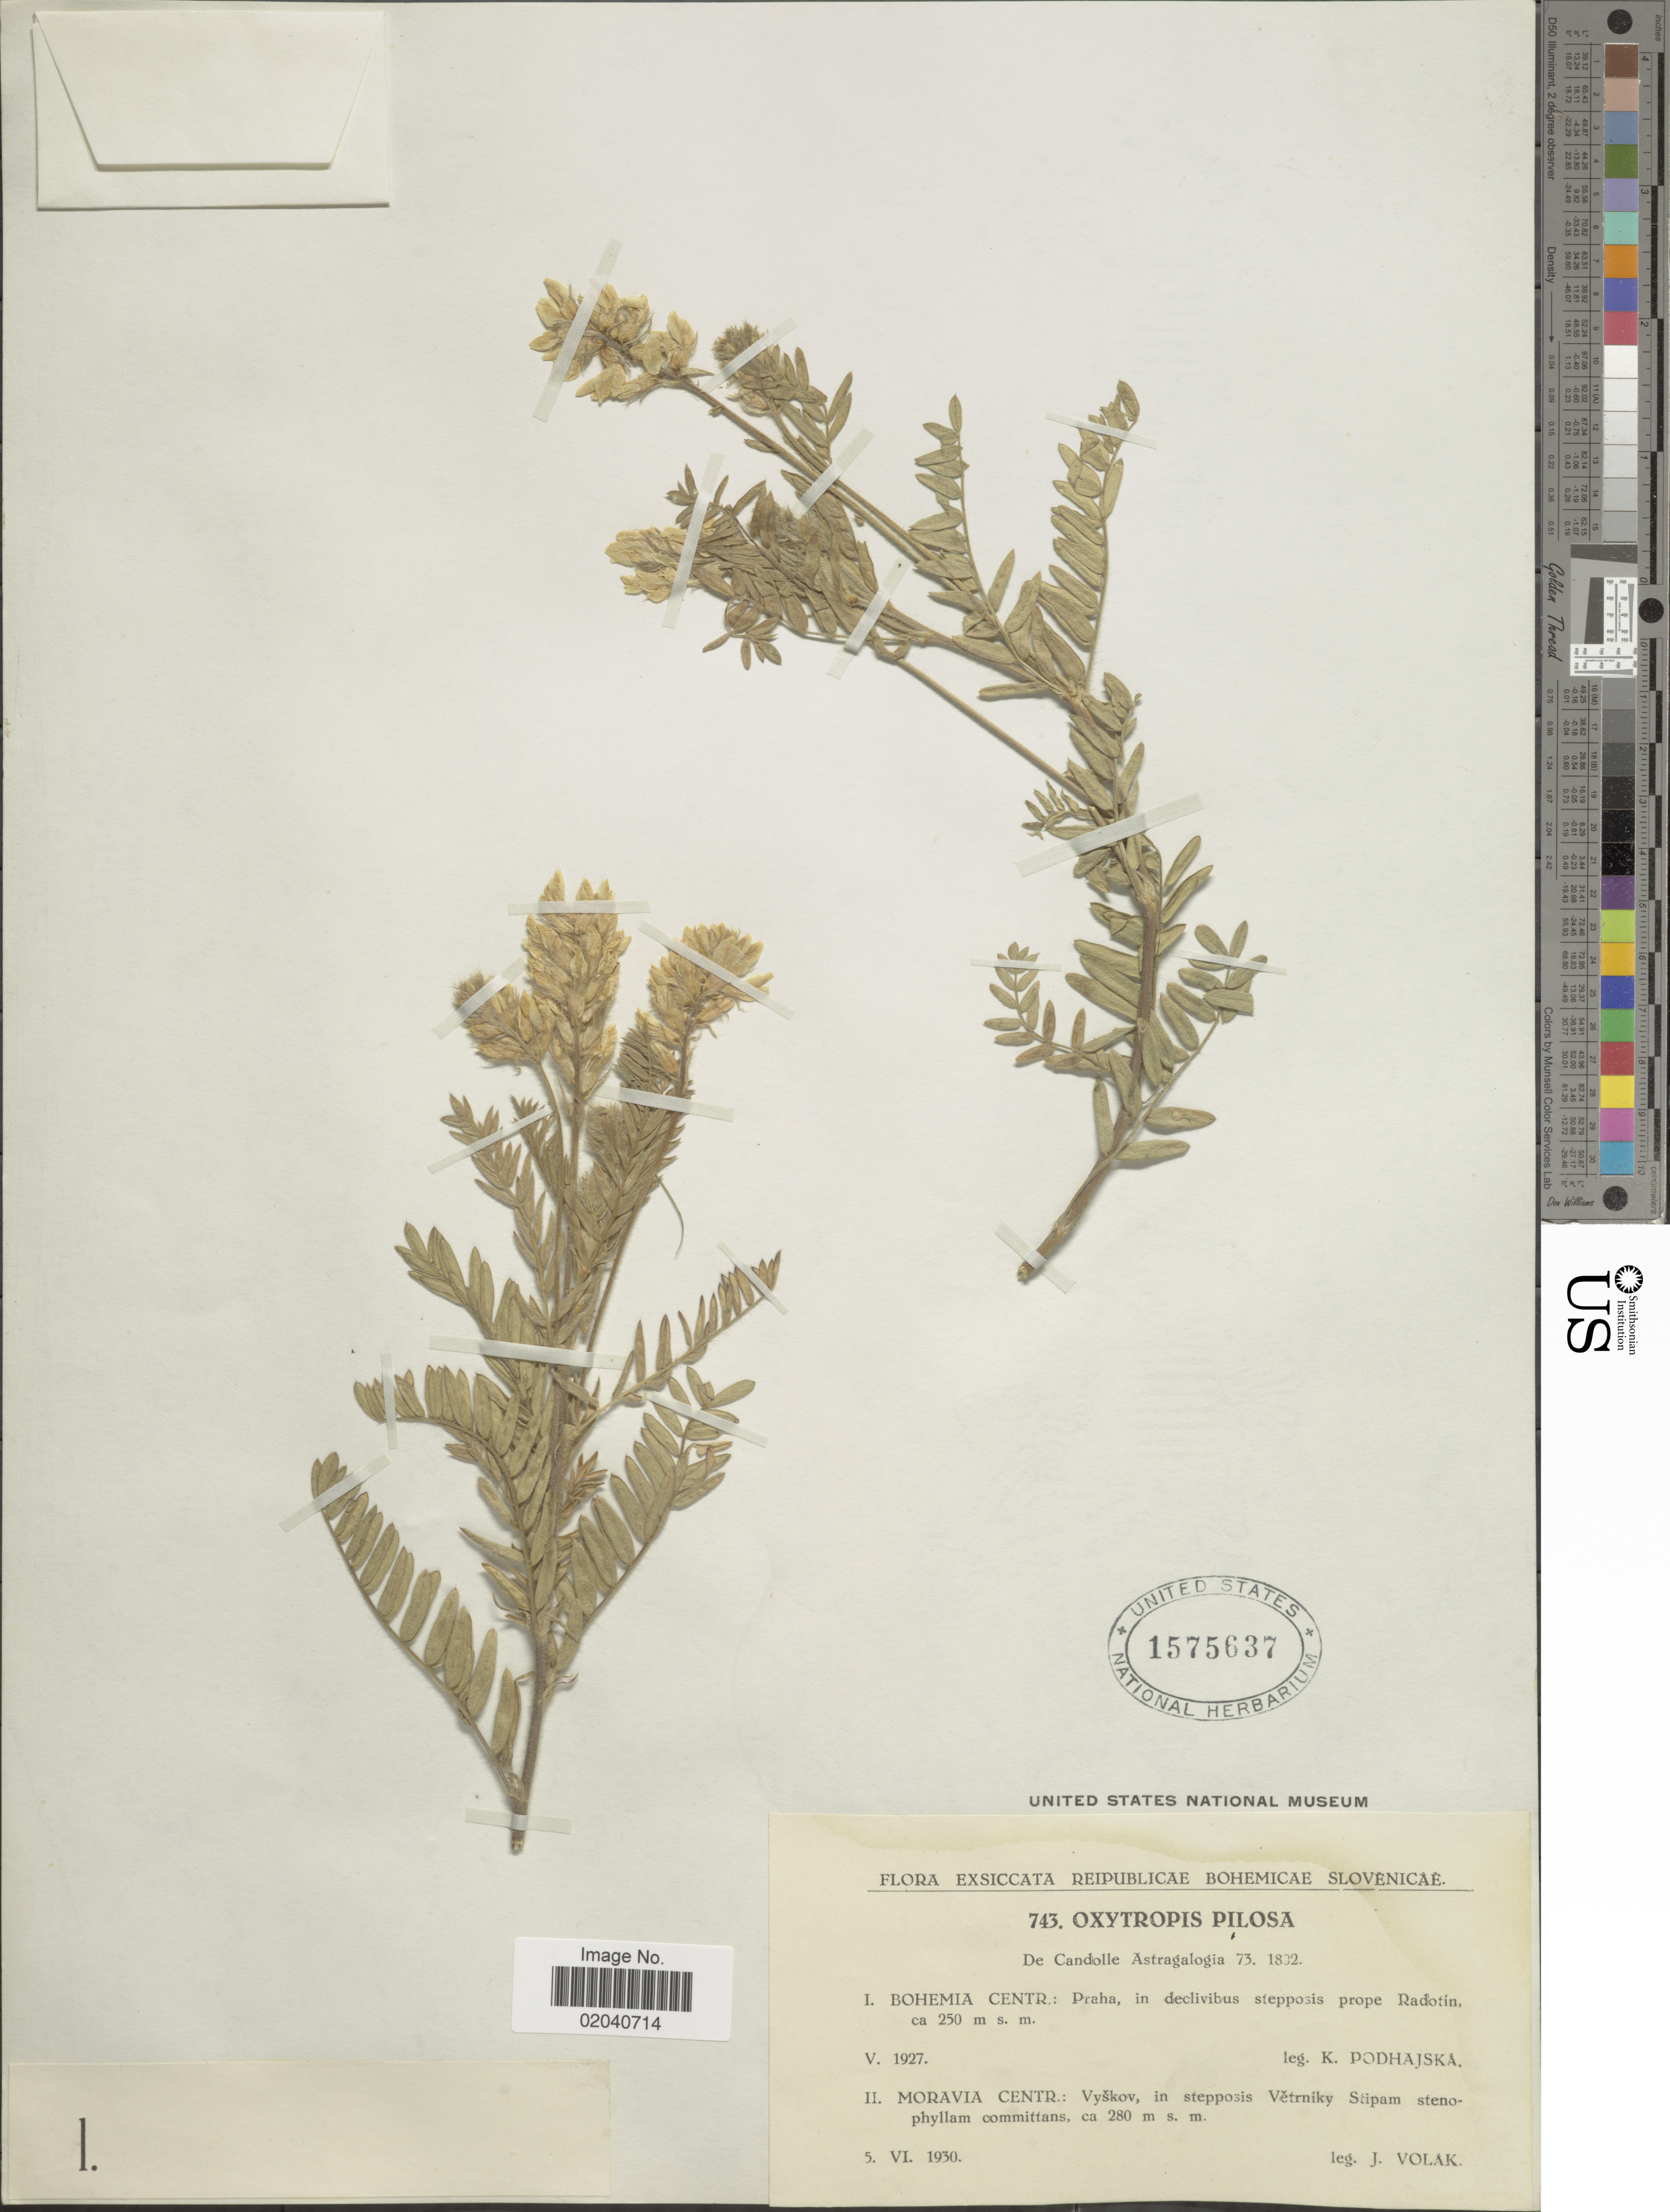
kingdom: Plantae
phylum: Tracheophyta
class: Magnoliopsida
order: Fabales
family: Fabaceae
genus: Oxytropis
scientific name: Oxytropis pilosa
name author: (L.) DC.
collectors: K. Podhajska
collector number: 743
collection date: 1927-05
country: Czechia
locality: Bohemia Centr: Praha, in declivibus stepposis prope Radotín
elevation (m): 250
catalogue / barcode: US 1575637